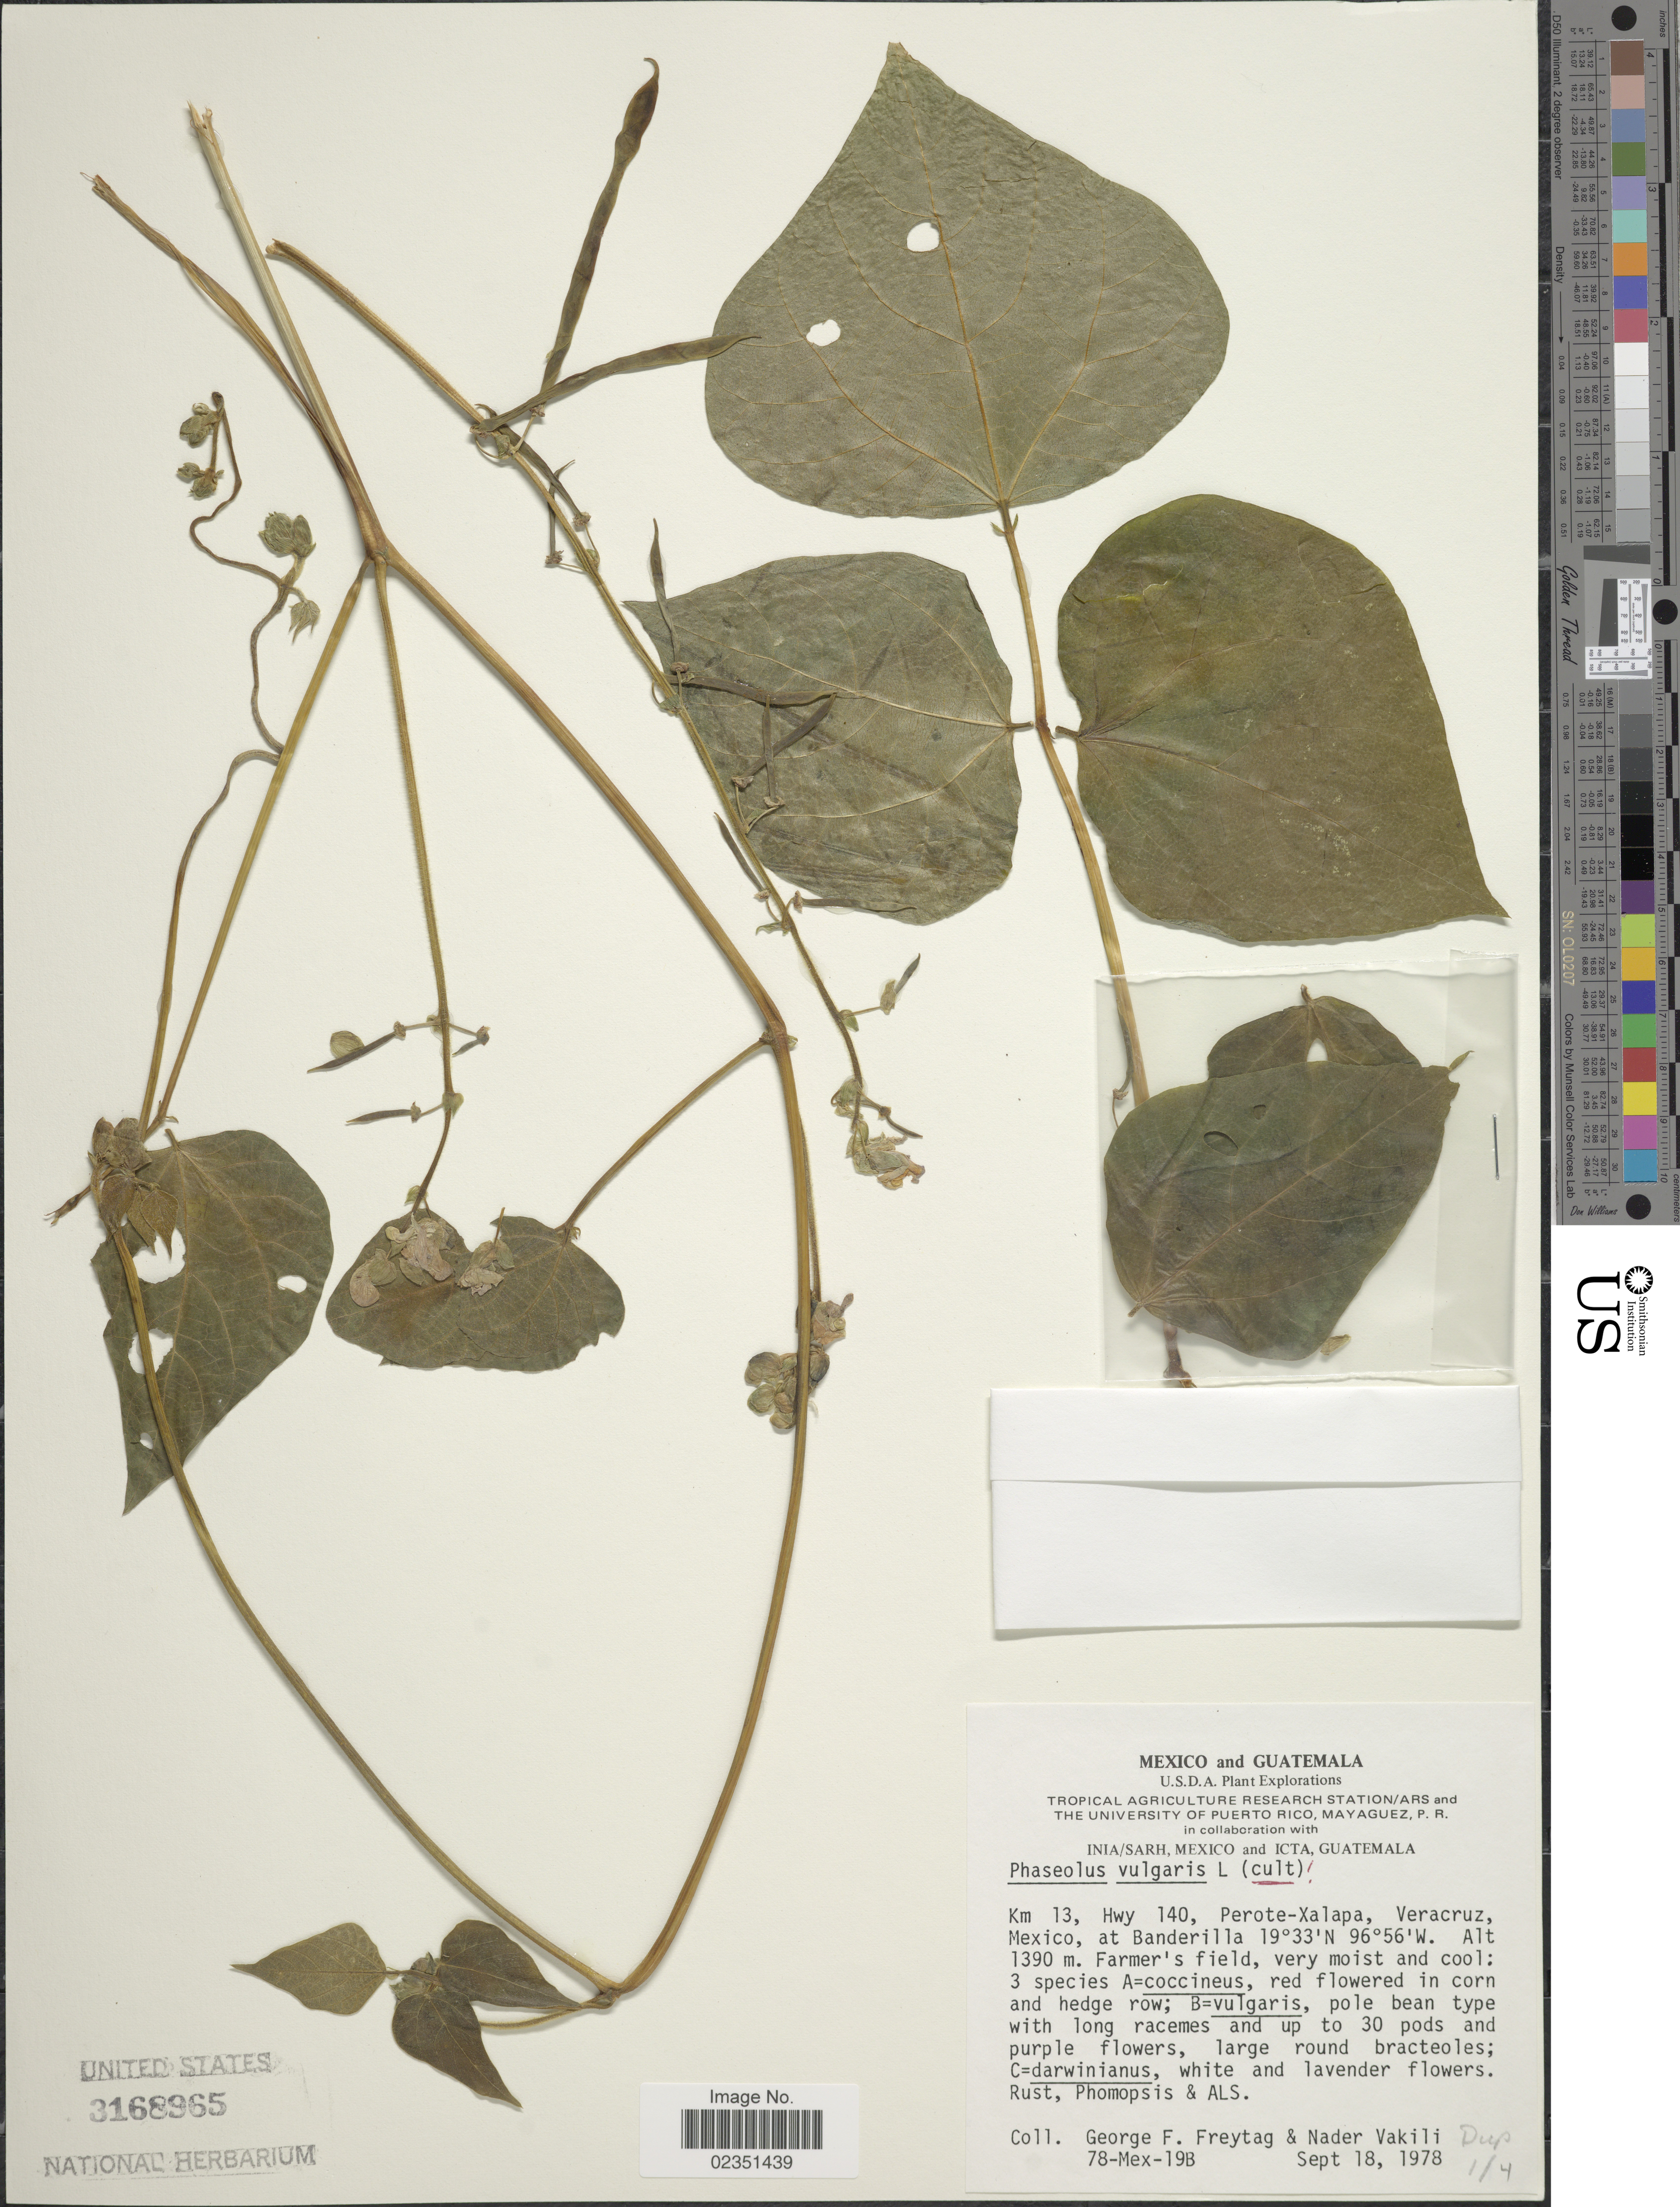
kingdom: Plantae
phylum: Tracheophyta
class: Magnoliopsida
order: Fabales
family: Fabaceae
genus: Phaseolus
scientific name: Phaseolus vulgaris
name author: L.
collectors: G. F. Freytag & N. Vakili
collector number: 78-Mex-19B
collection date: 1978-09-18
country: Mexico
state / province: Veracruz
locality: Km 13, Hwy 140, Perote-Xalapa, at Banderilla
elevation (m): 1390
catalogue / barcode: US 3168965